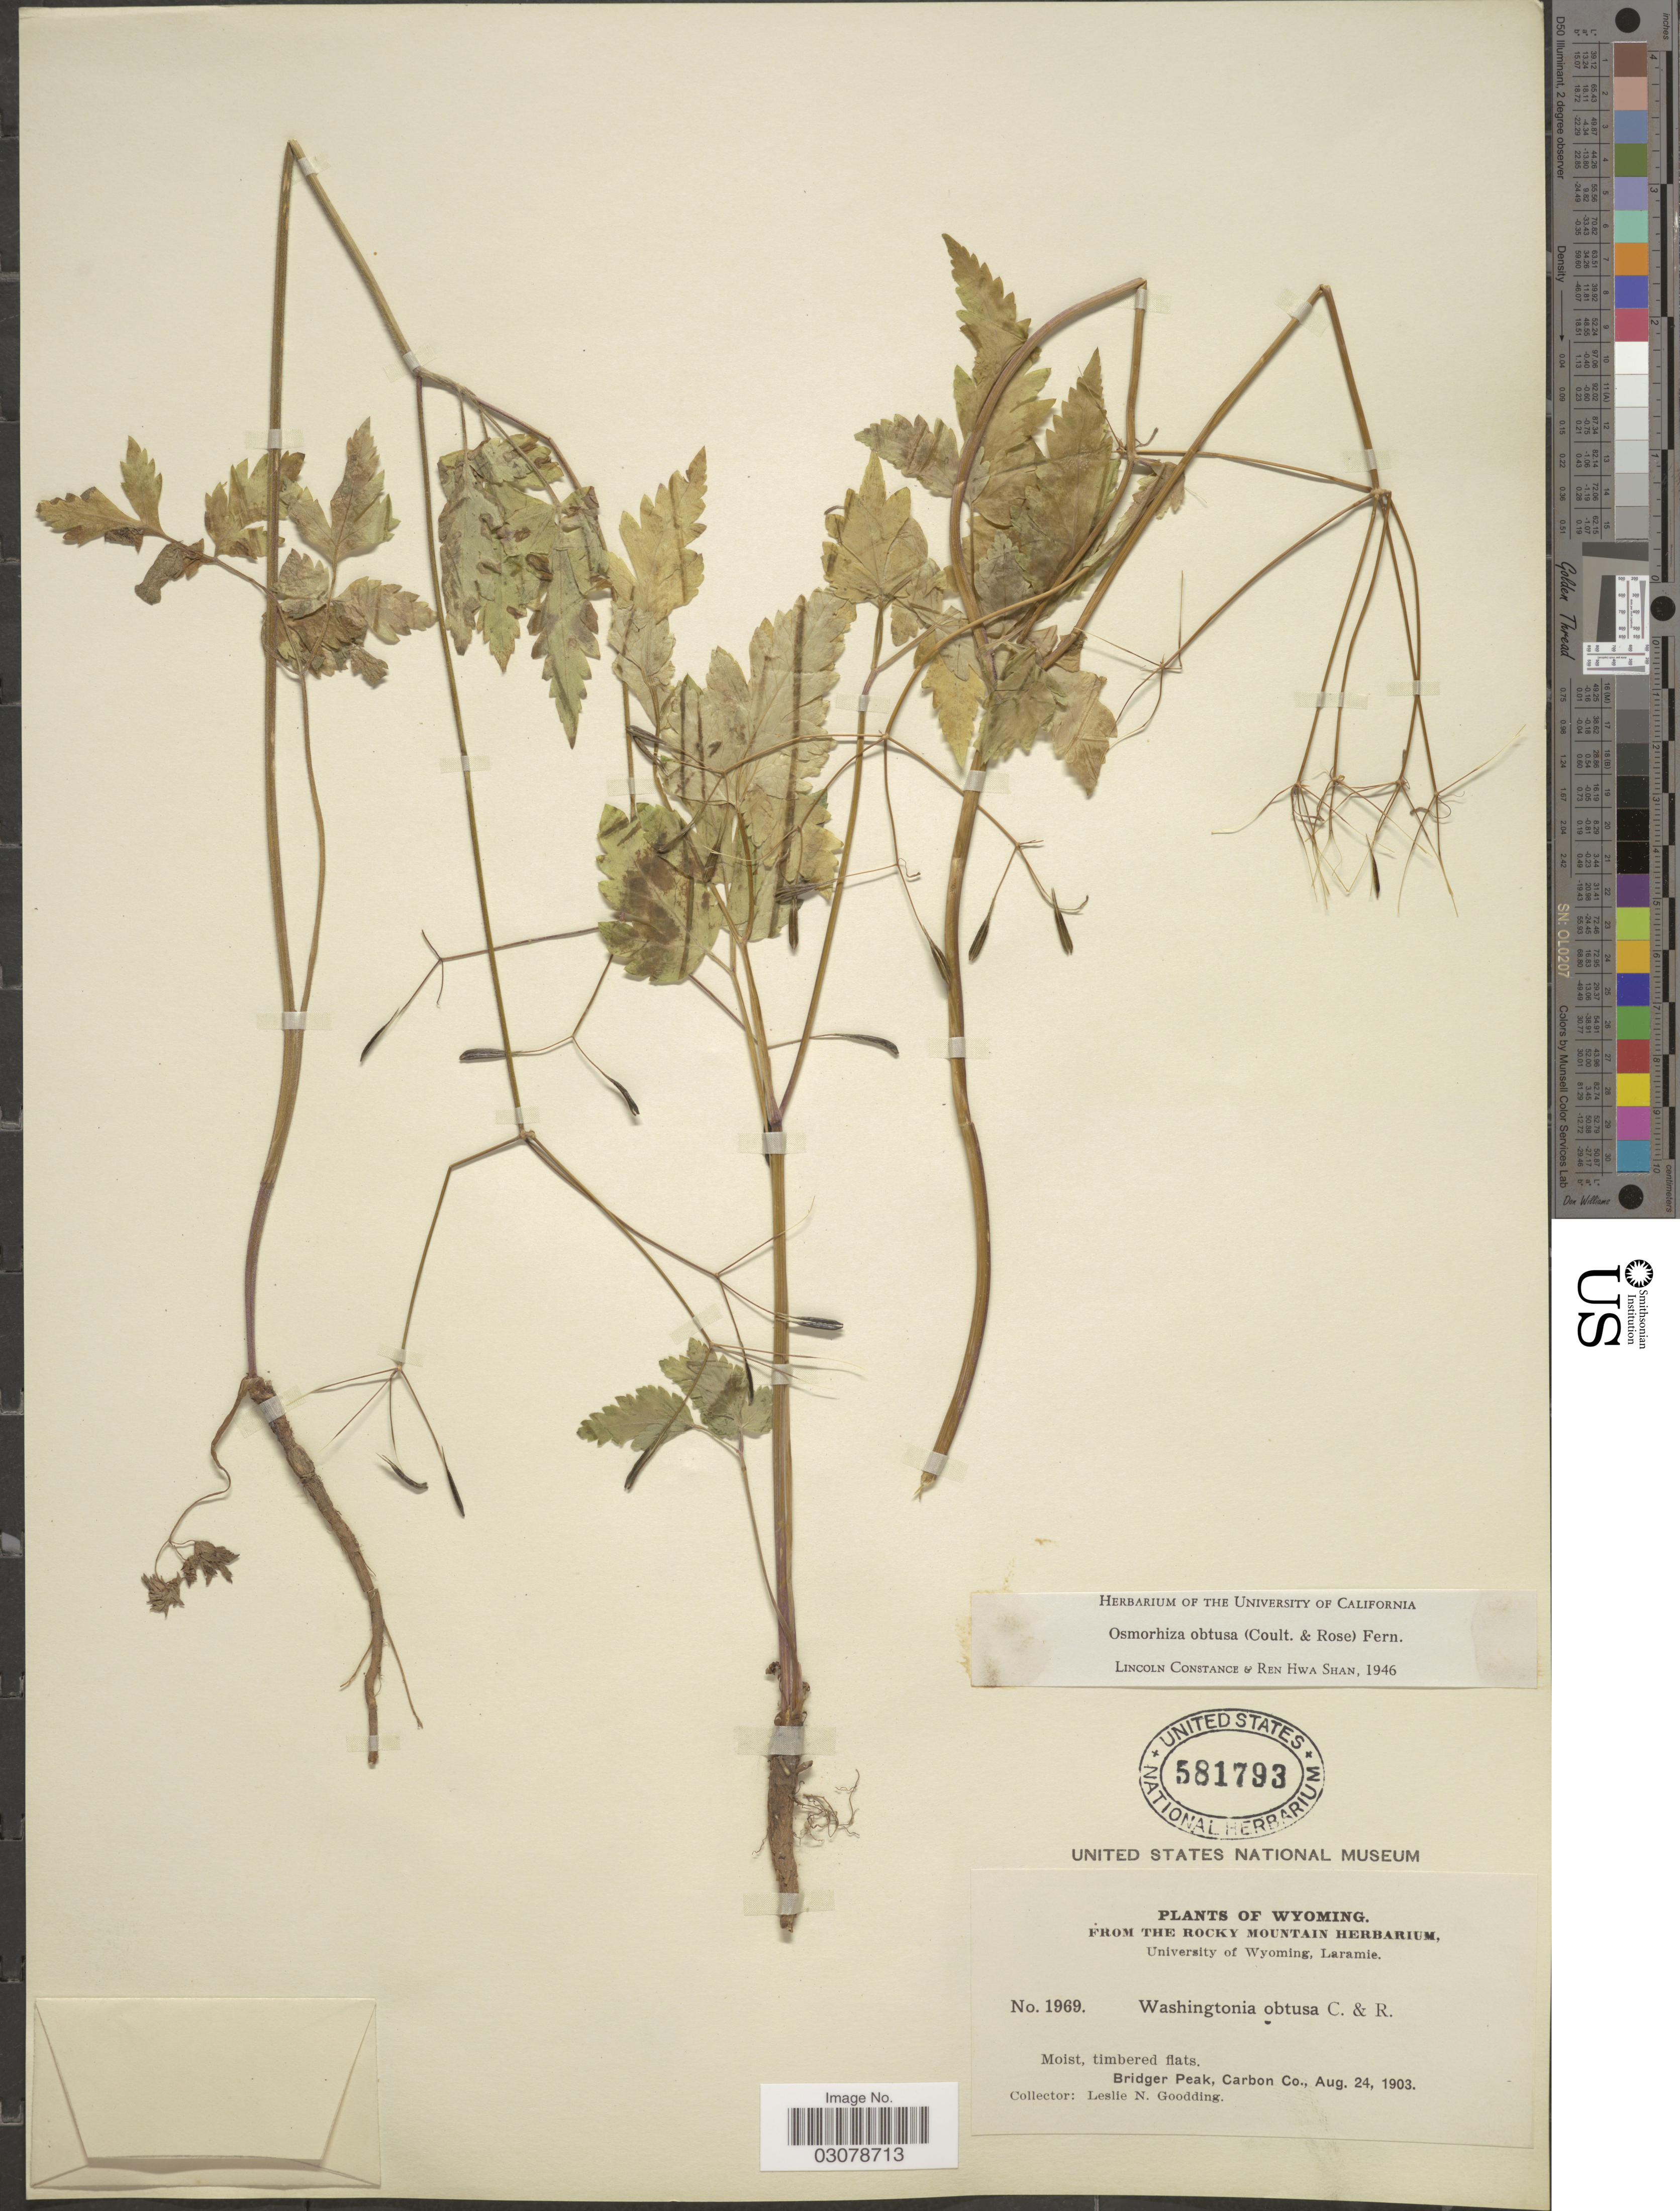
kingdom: Plantae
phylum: Tracheophyta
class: Magnoliopsida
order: Apiales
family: Apiaceae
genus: Osmorhiza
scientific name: Osmorhiza obtusa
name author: (J.M. Coult. & Rose) Fernald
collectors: L. N. Goodding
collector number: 1969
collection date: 1903-08-24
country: United States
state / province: Wyoming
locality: Bridger Peak, Carbon Co.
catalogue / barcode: US 581793